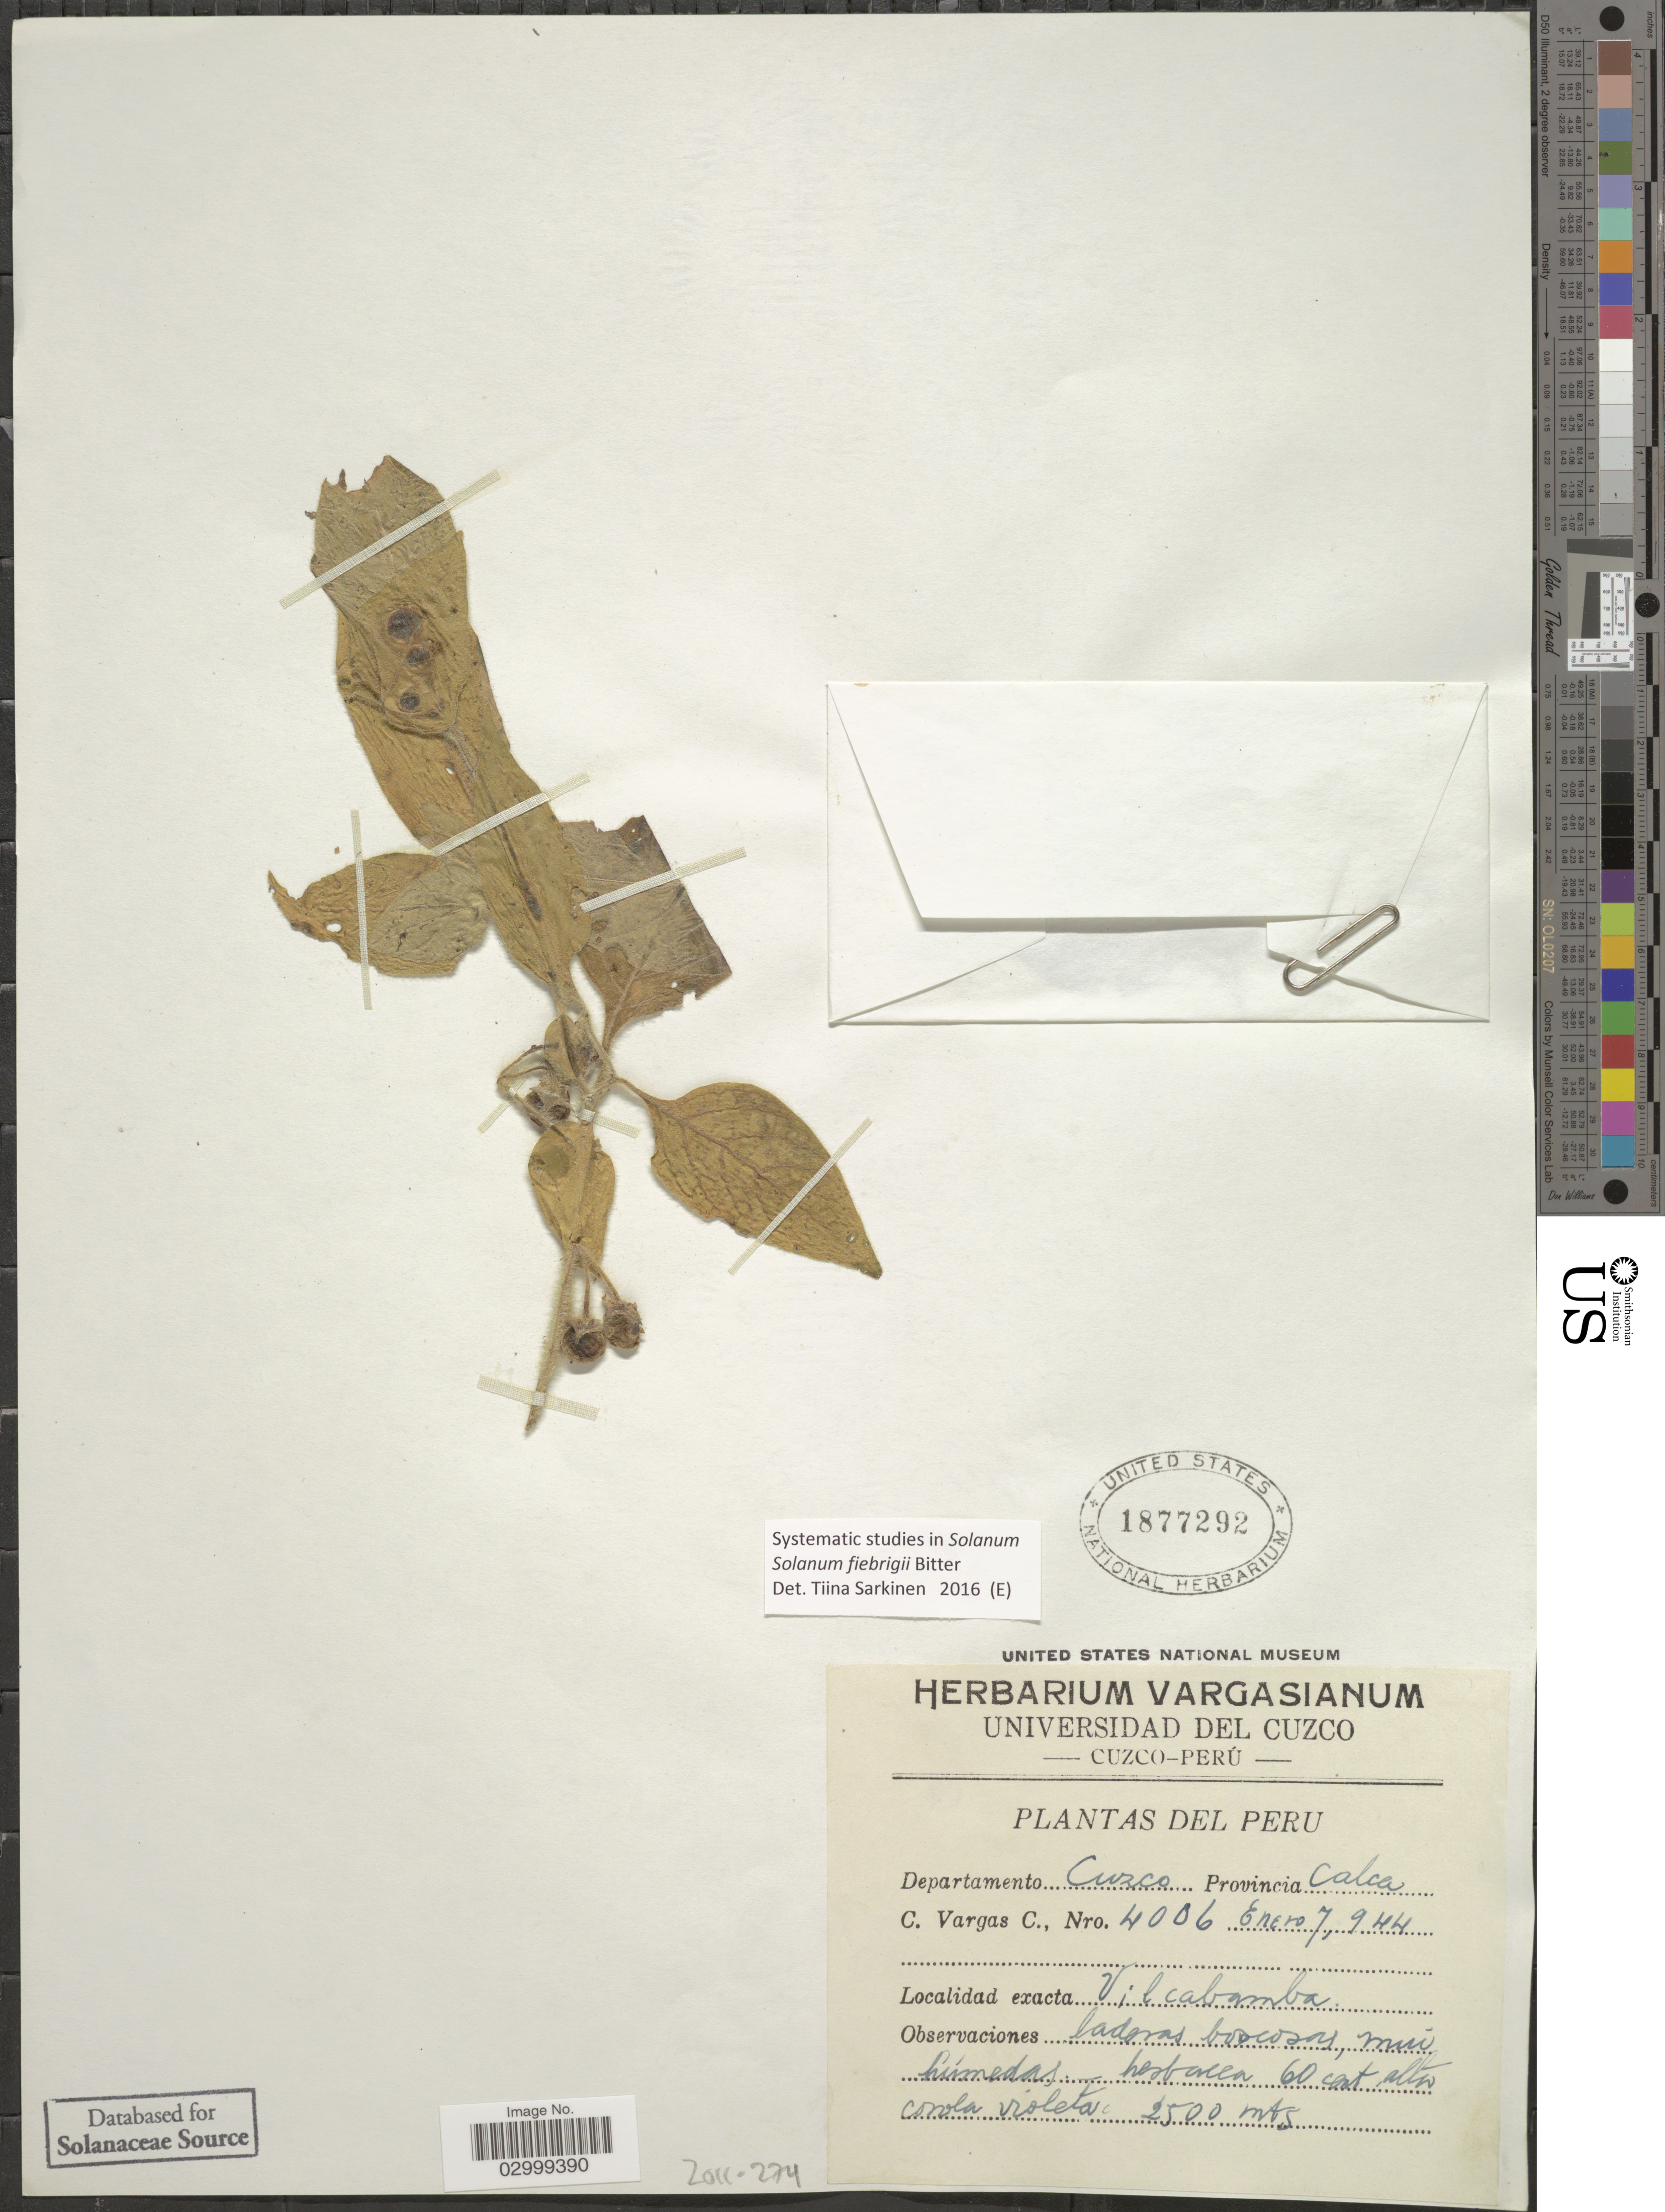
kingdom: Plantae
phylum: Tracheophyta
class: Magnoliopsida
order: Solanales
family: Solanaceae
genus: Solanum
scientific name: Solanum fiebrigii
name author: Bitter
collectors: C. Vargas Calderón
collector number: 4006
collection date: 1944-01-07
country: Peru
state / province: Cusco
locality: Departamento Cuzco, Provincia Calca, Vilcabamba.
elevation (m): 2500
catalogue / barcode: US 1877292